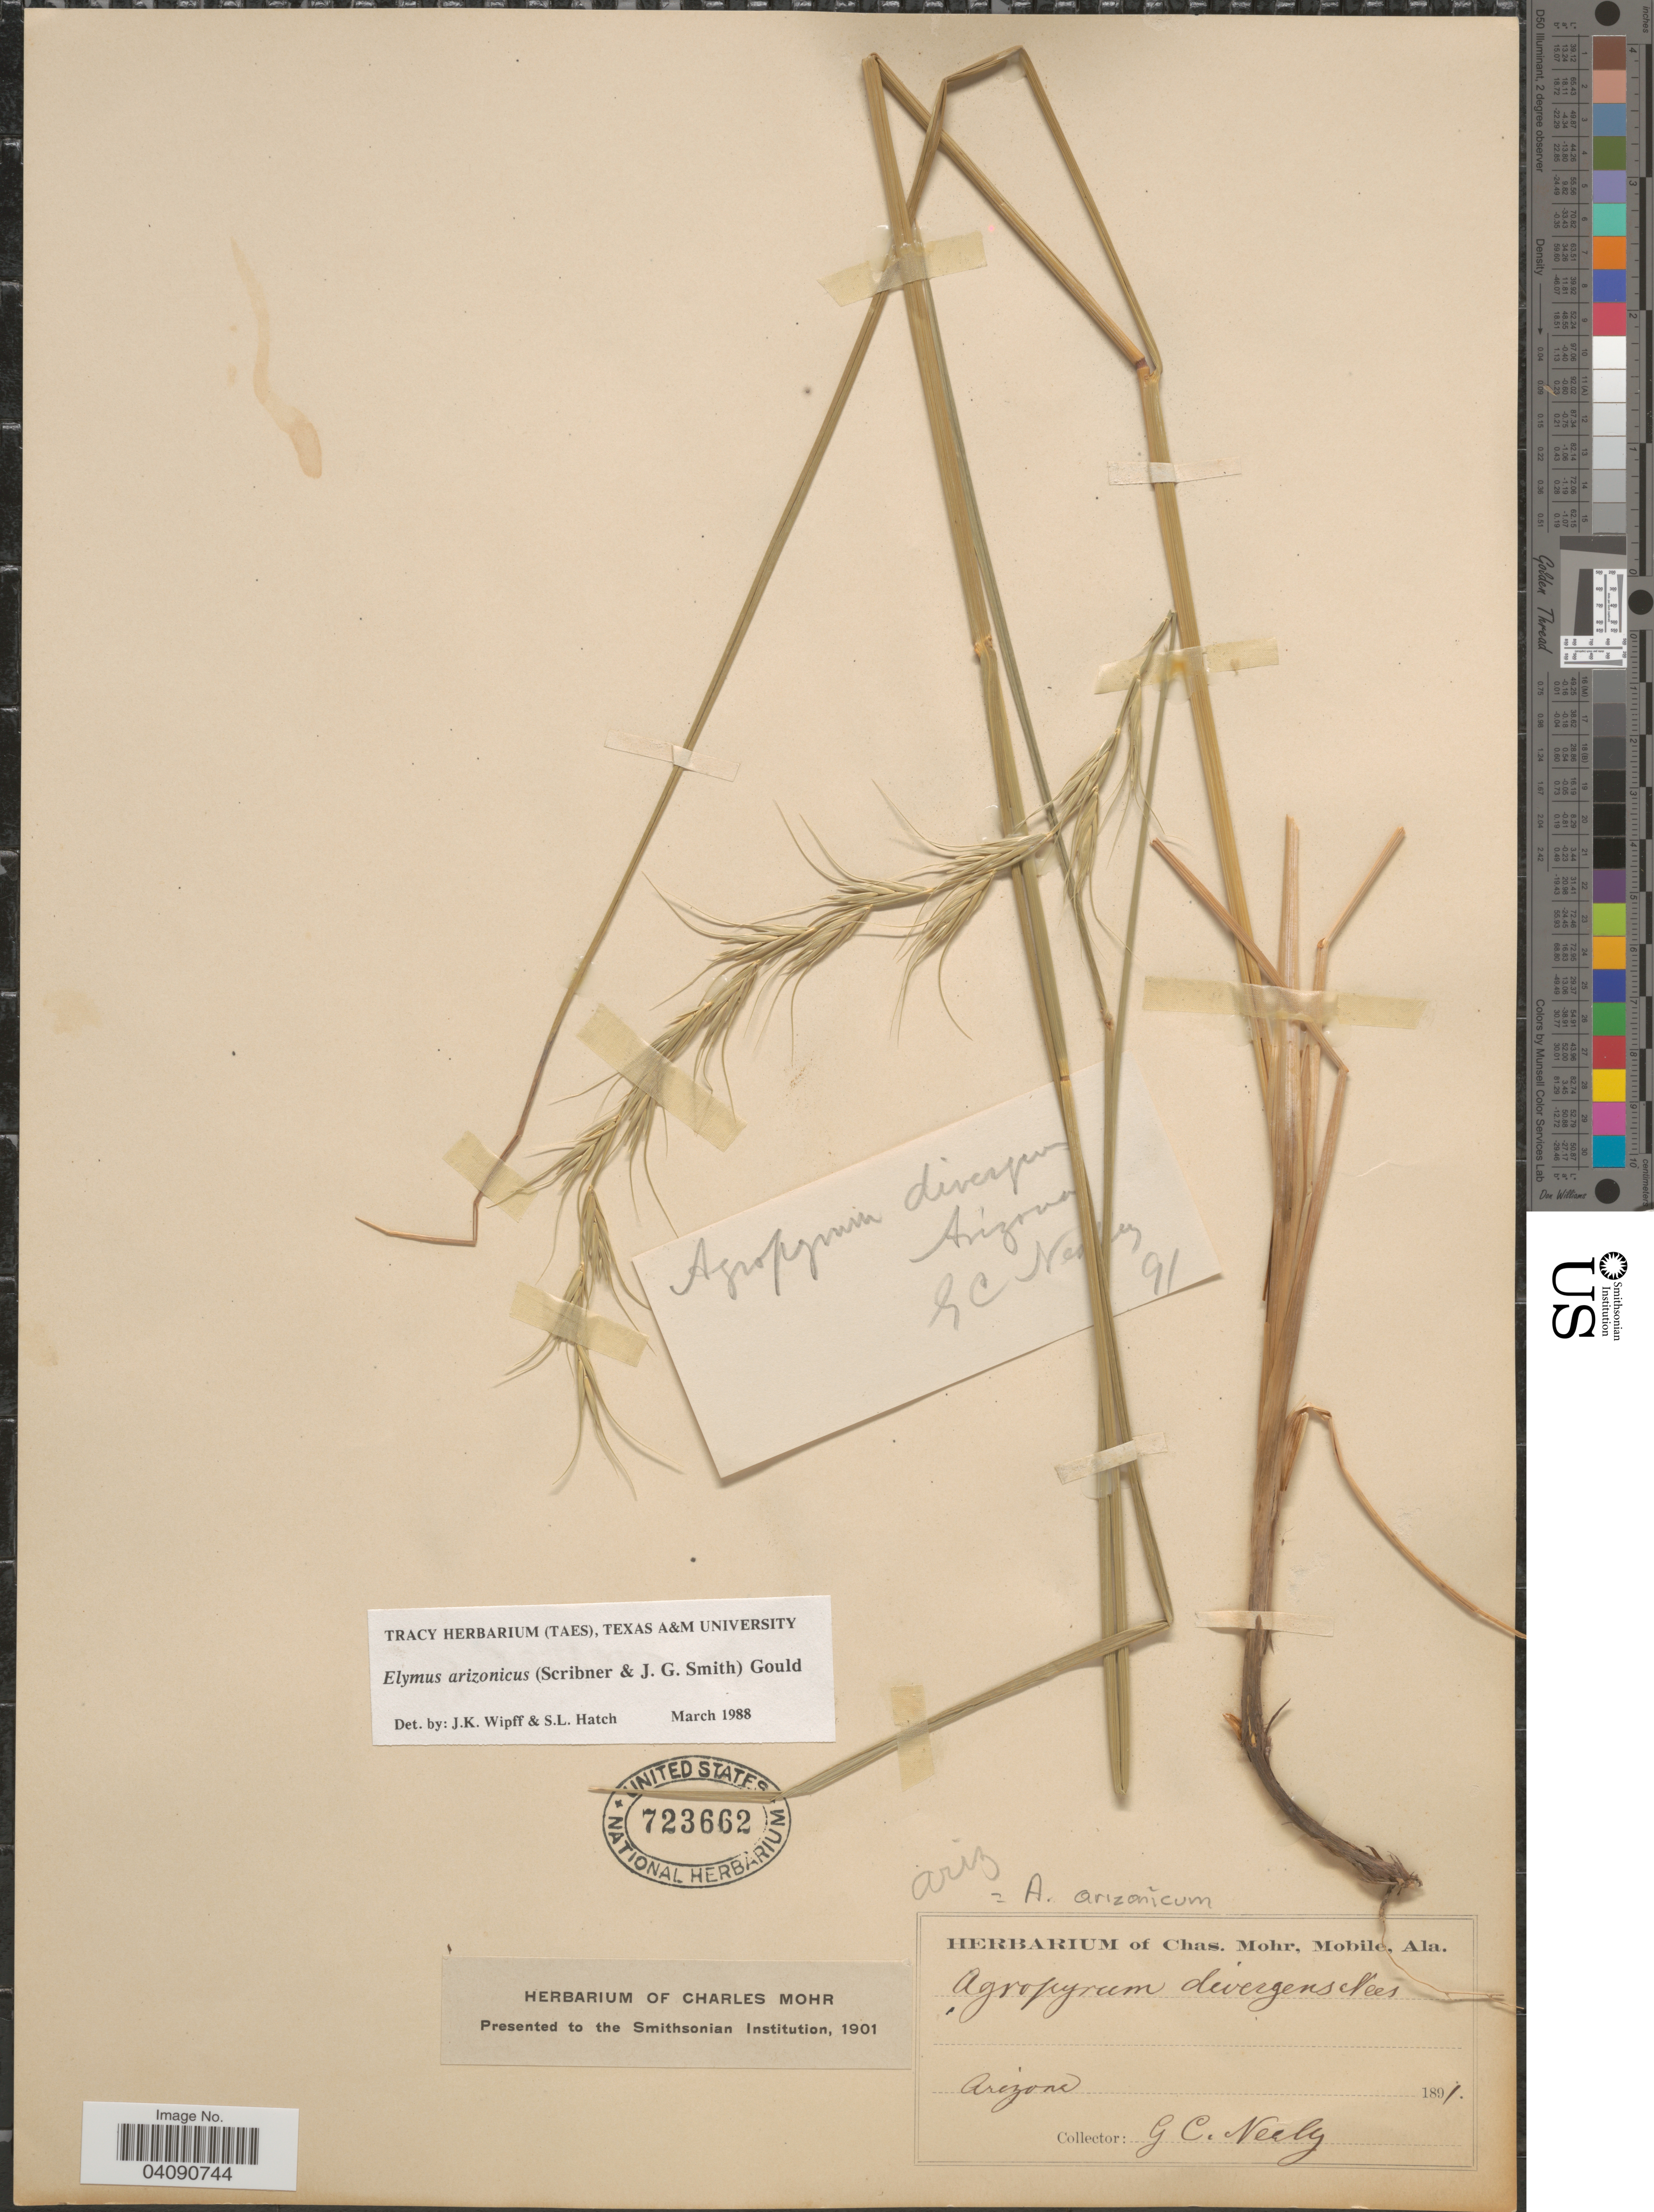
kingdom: Plantae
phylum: Tracheophyta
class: Liliopsida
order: Poales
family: Poaceae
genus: Elymus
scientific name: Elymus arizonicus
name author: (Scribn. & J.G. Sm.) Gould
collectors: G. Neally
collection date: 1891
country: United States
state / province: Arizona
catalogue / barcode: US 723662